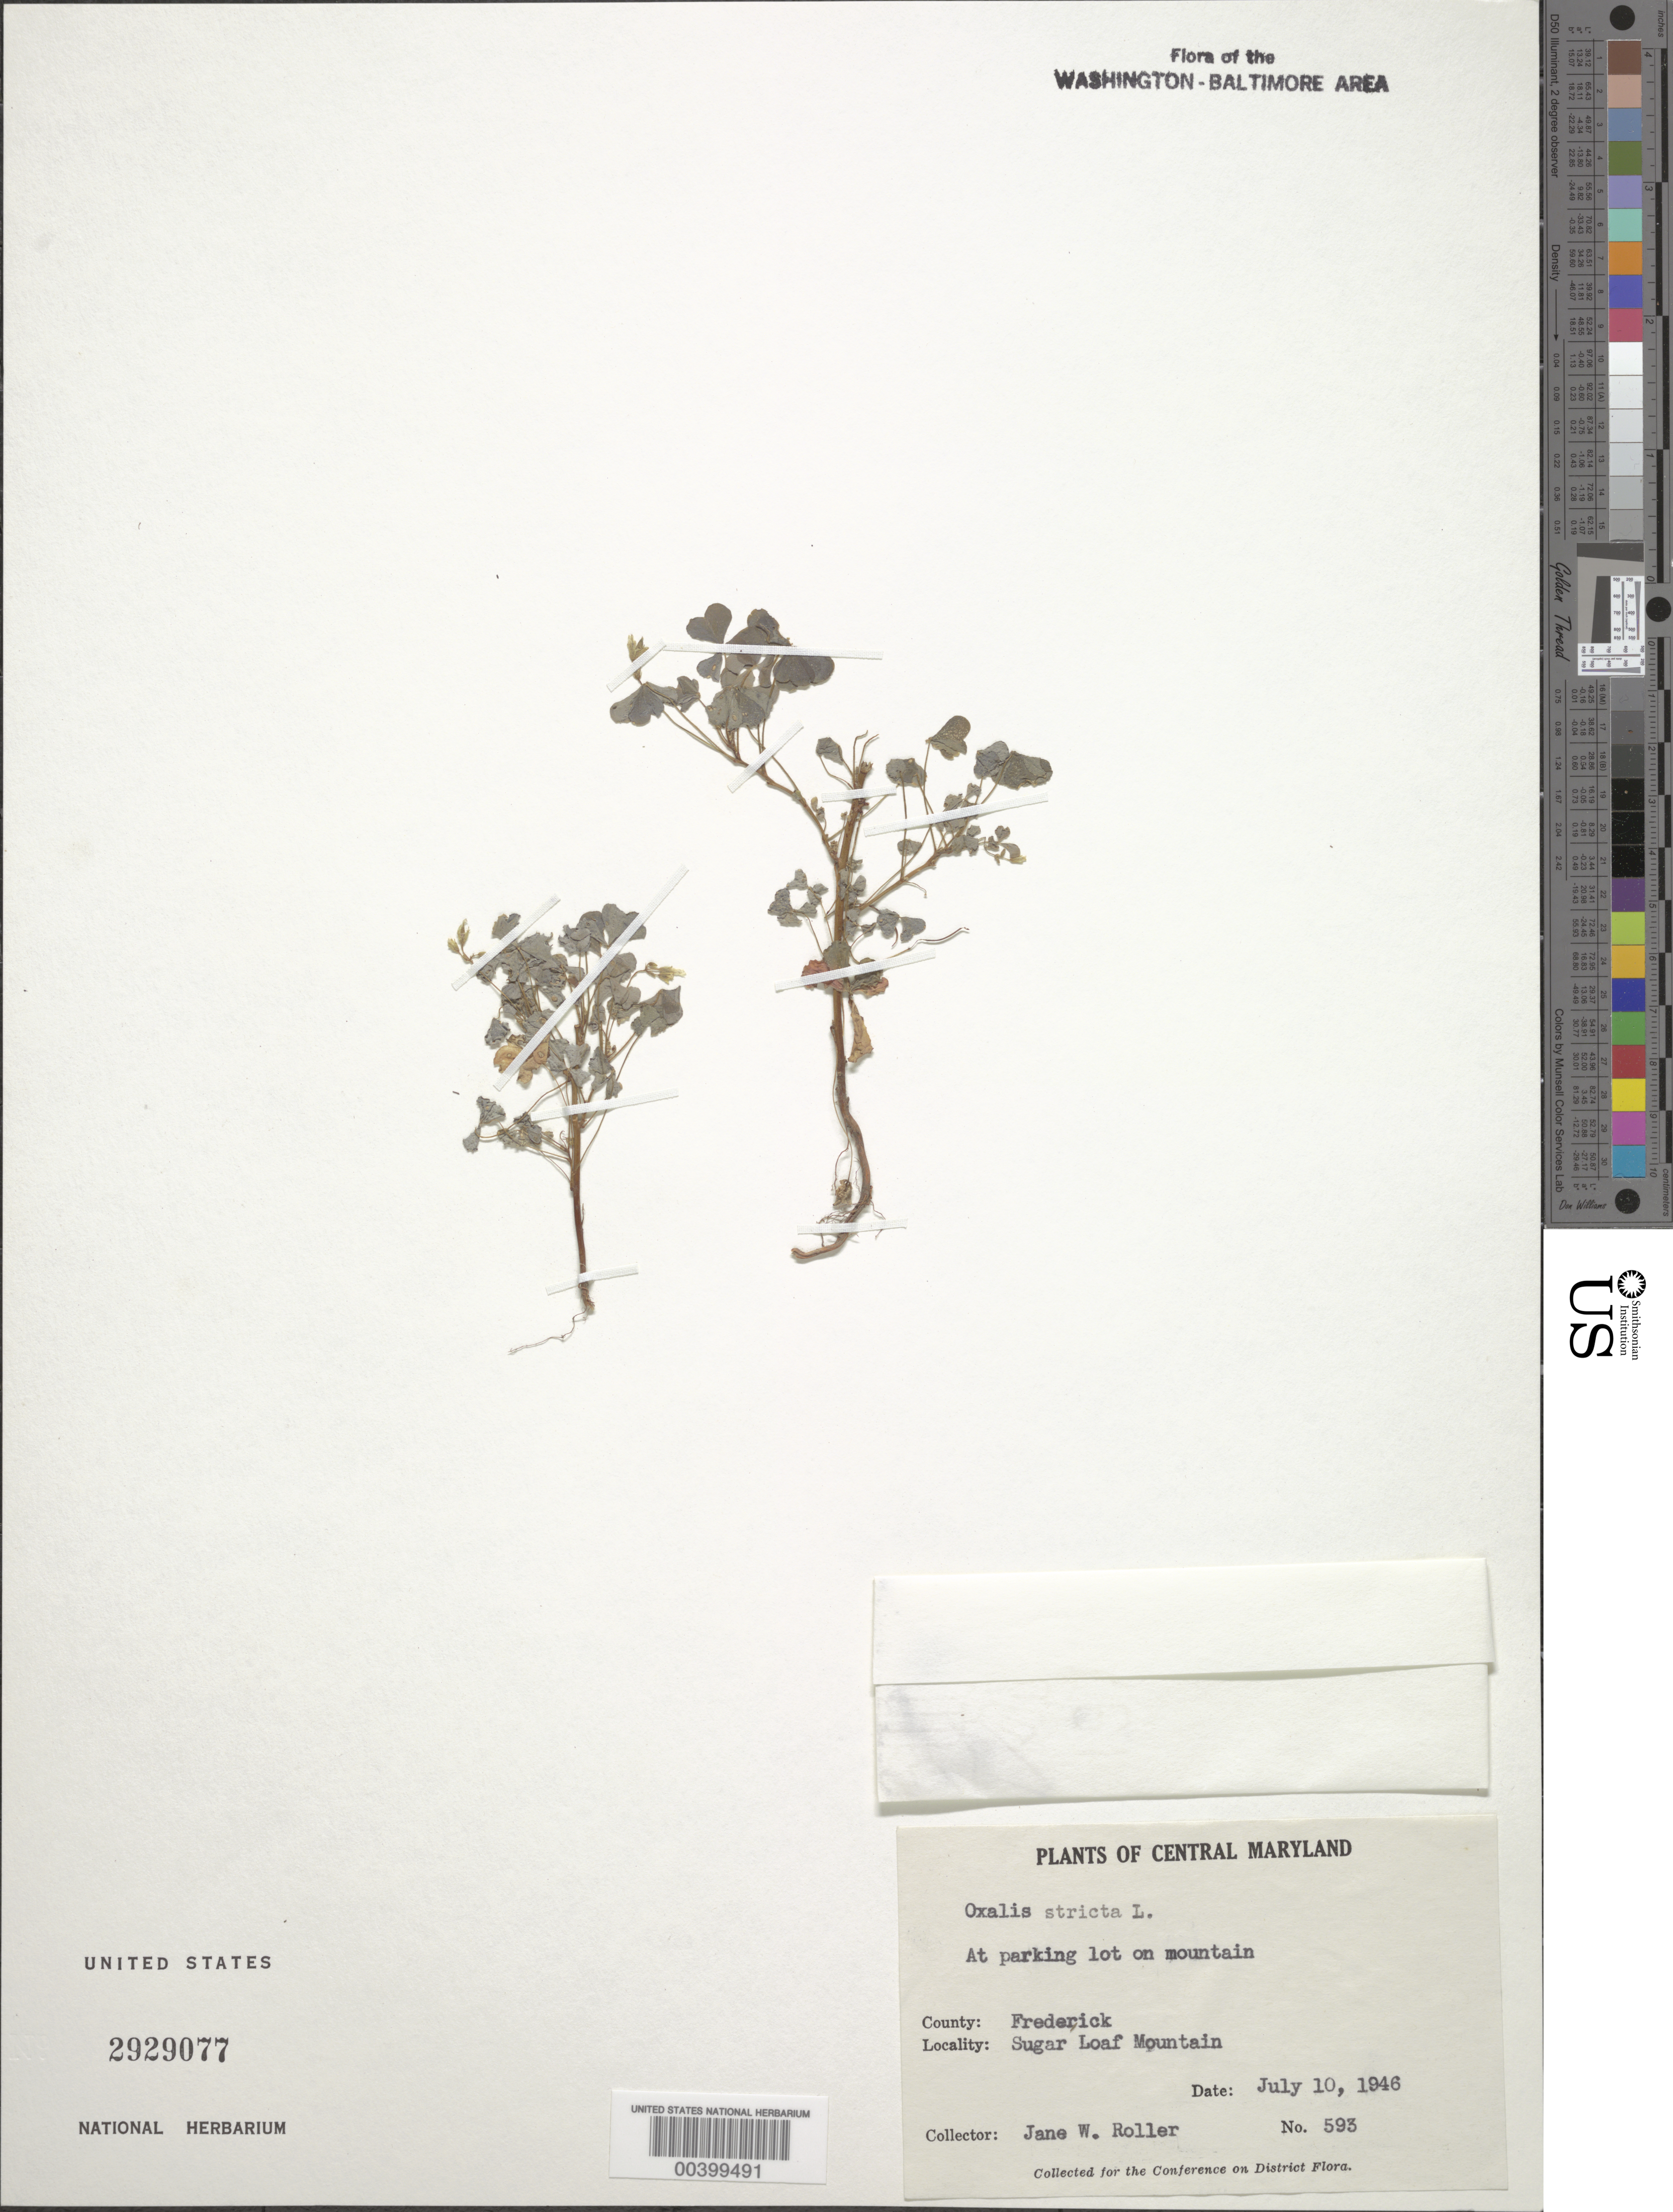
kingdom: Plantae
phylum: Tracheophyta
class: Magnoliopsida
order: Oxalidales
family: Oxalidaceae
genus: Oxalis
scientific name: Oxalis stricta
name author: L.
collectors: J. W. Roller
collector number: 593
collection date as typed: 10 Jul 1946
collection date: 1946-07-10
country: United States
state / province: Maryland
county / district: Frederick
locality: Sugar Loaf Mountain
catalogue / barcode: US 2929077